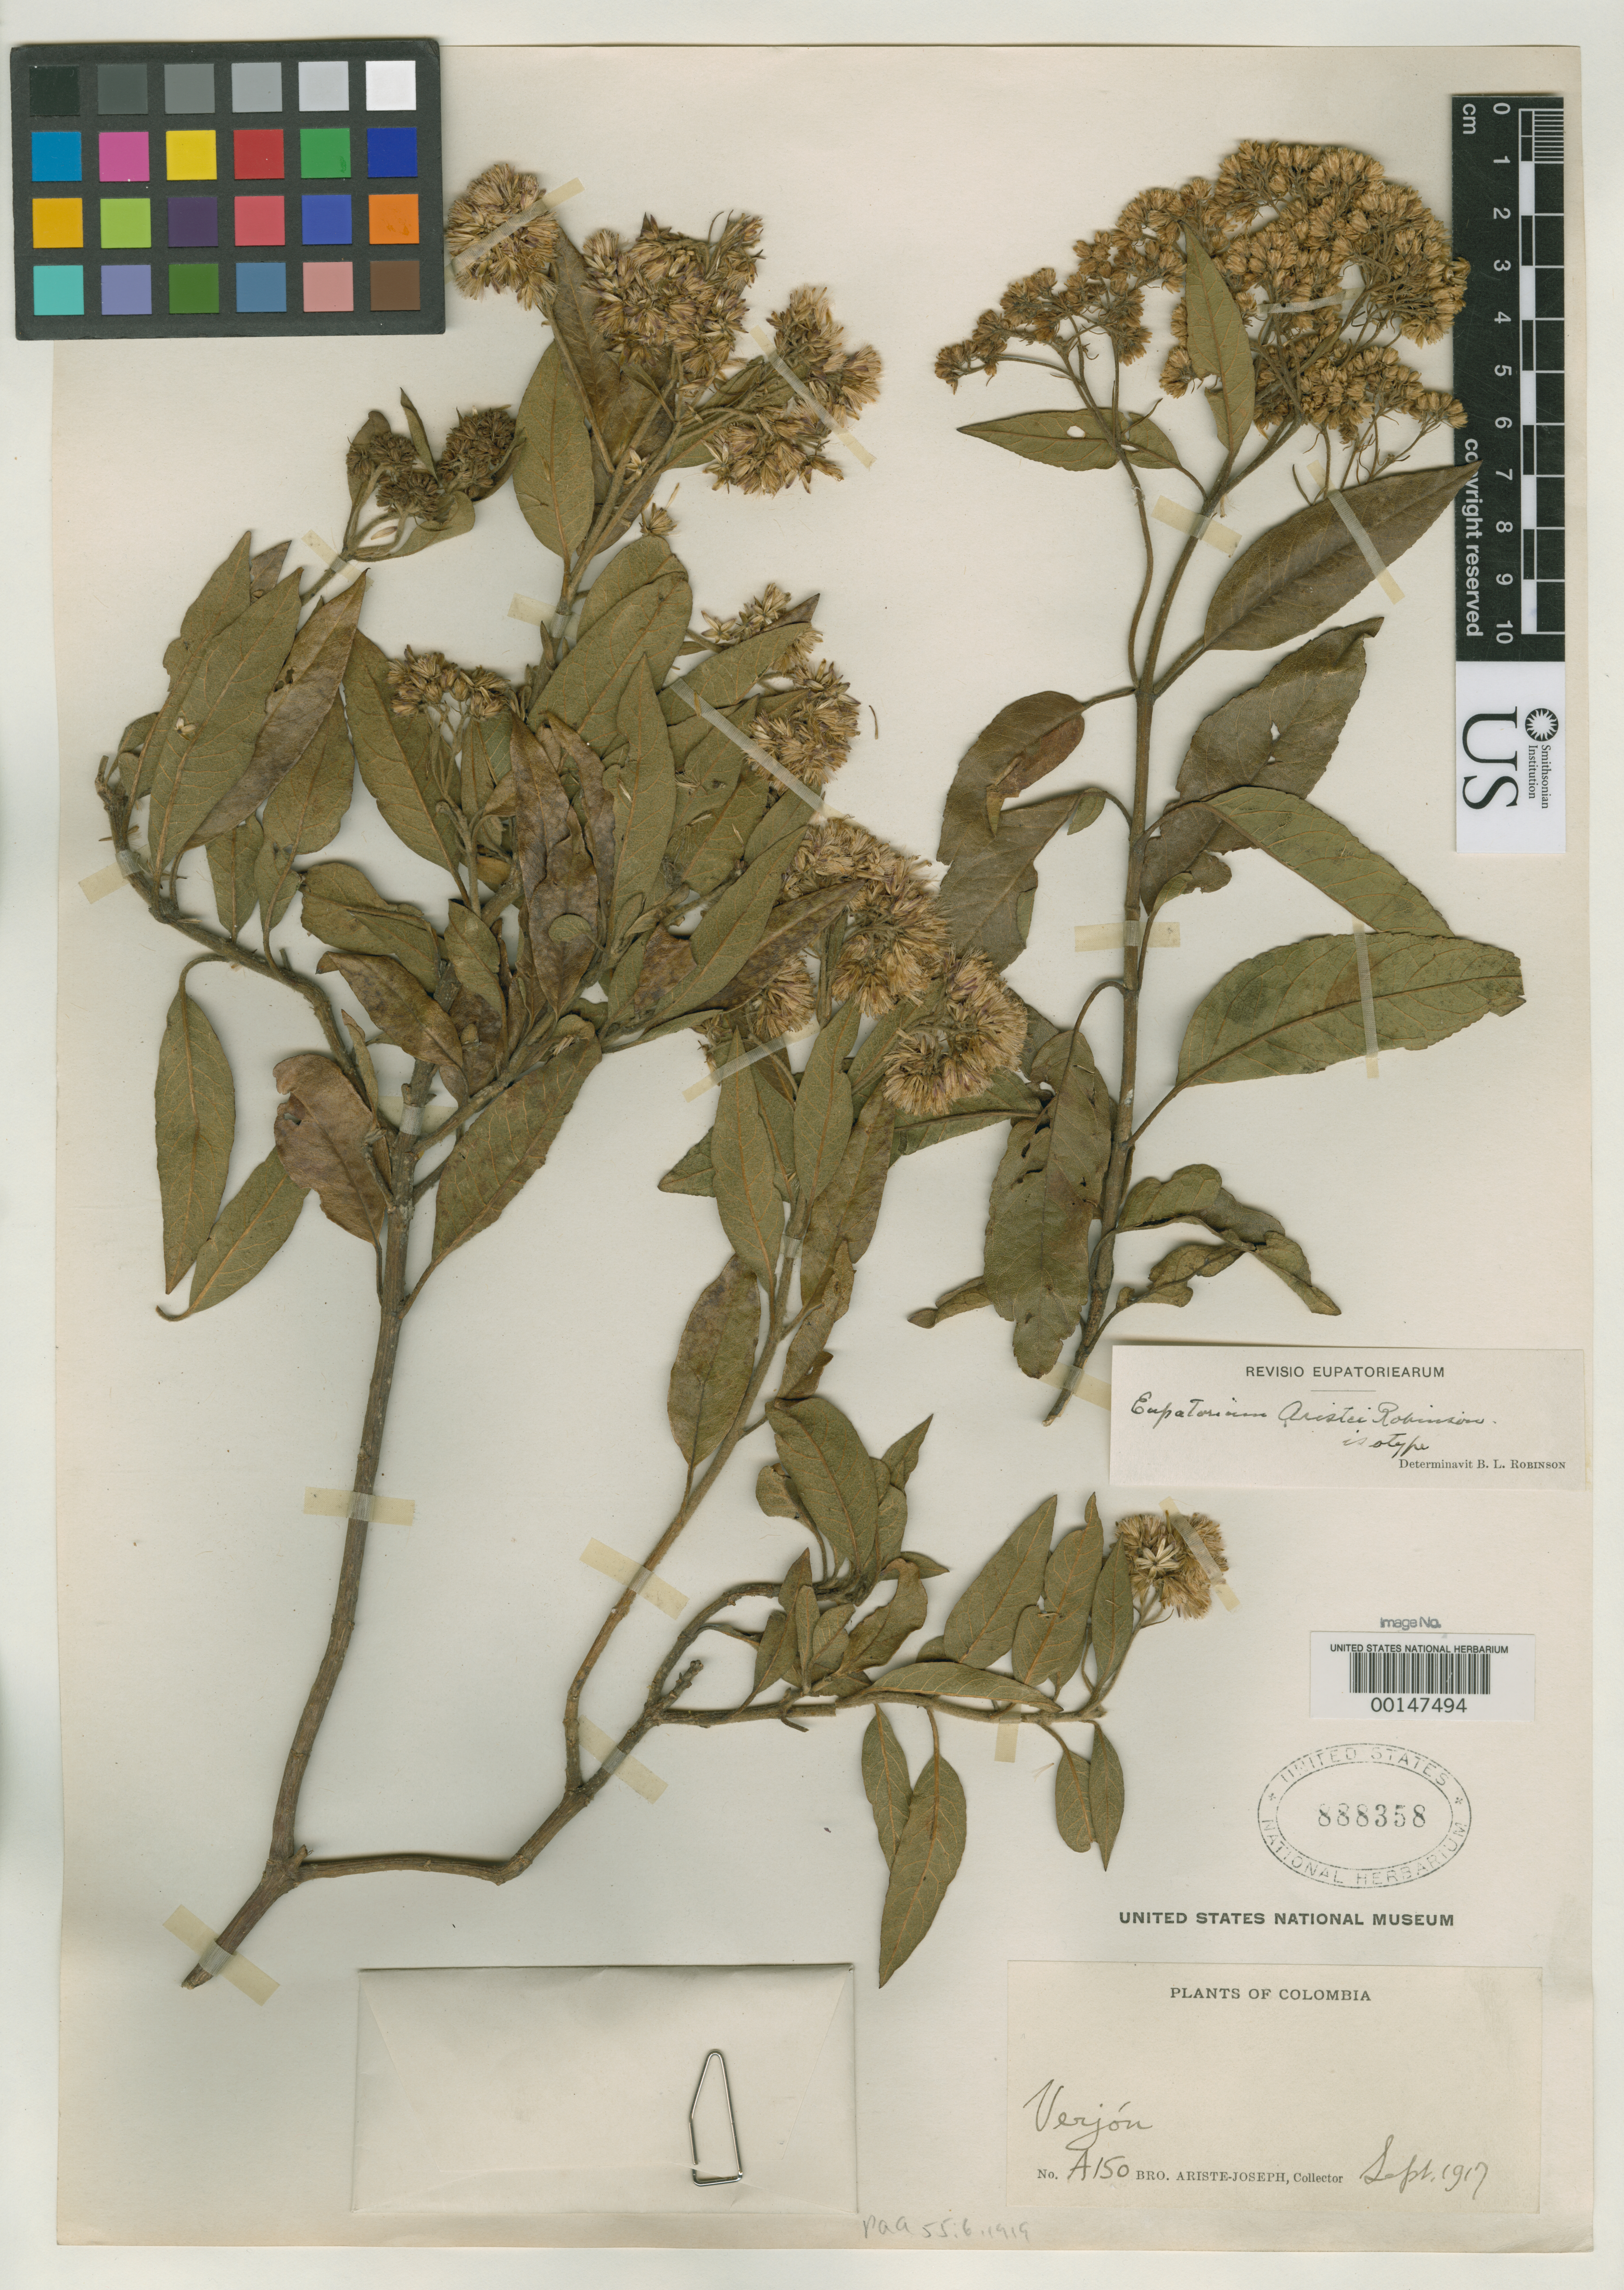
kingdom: Plantae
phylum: Tracheophyta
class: Magnoliopsida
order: Asterales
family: Asteraceae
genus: Eupatorium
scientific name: Eupatorium aristei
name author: B.L. Rob.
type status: Isotype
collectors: Bro. Ariste-Joseph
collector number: A 150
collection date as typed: Sep 1917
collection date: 1917-09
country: Colombia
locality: Verjon.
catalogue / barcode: US 888358